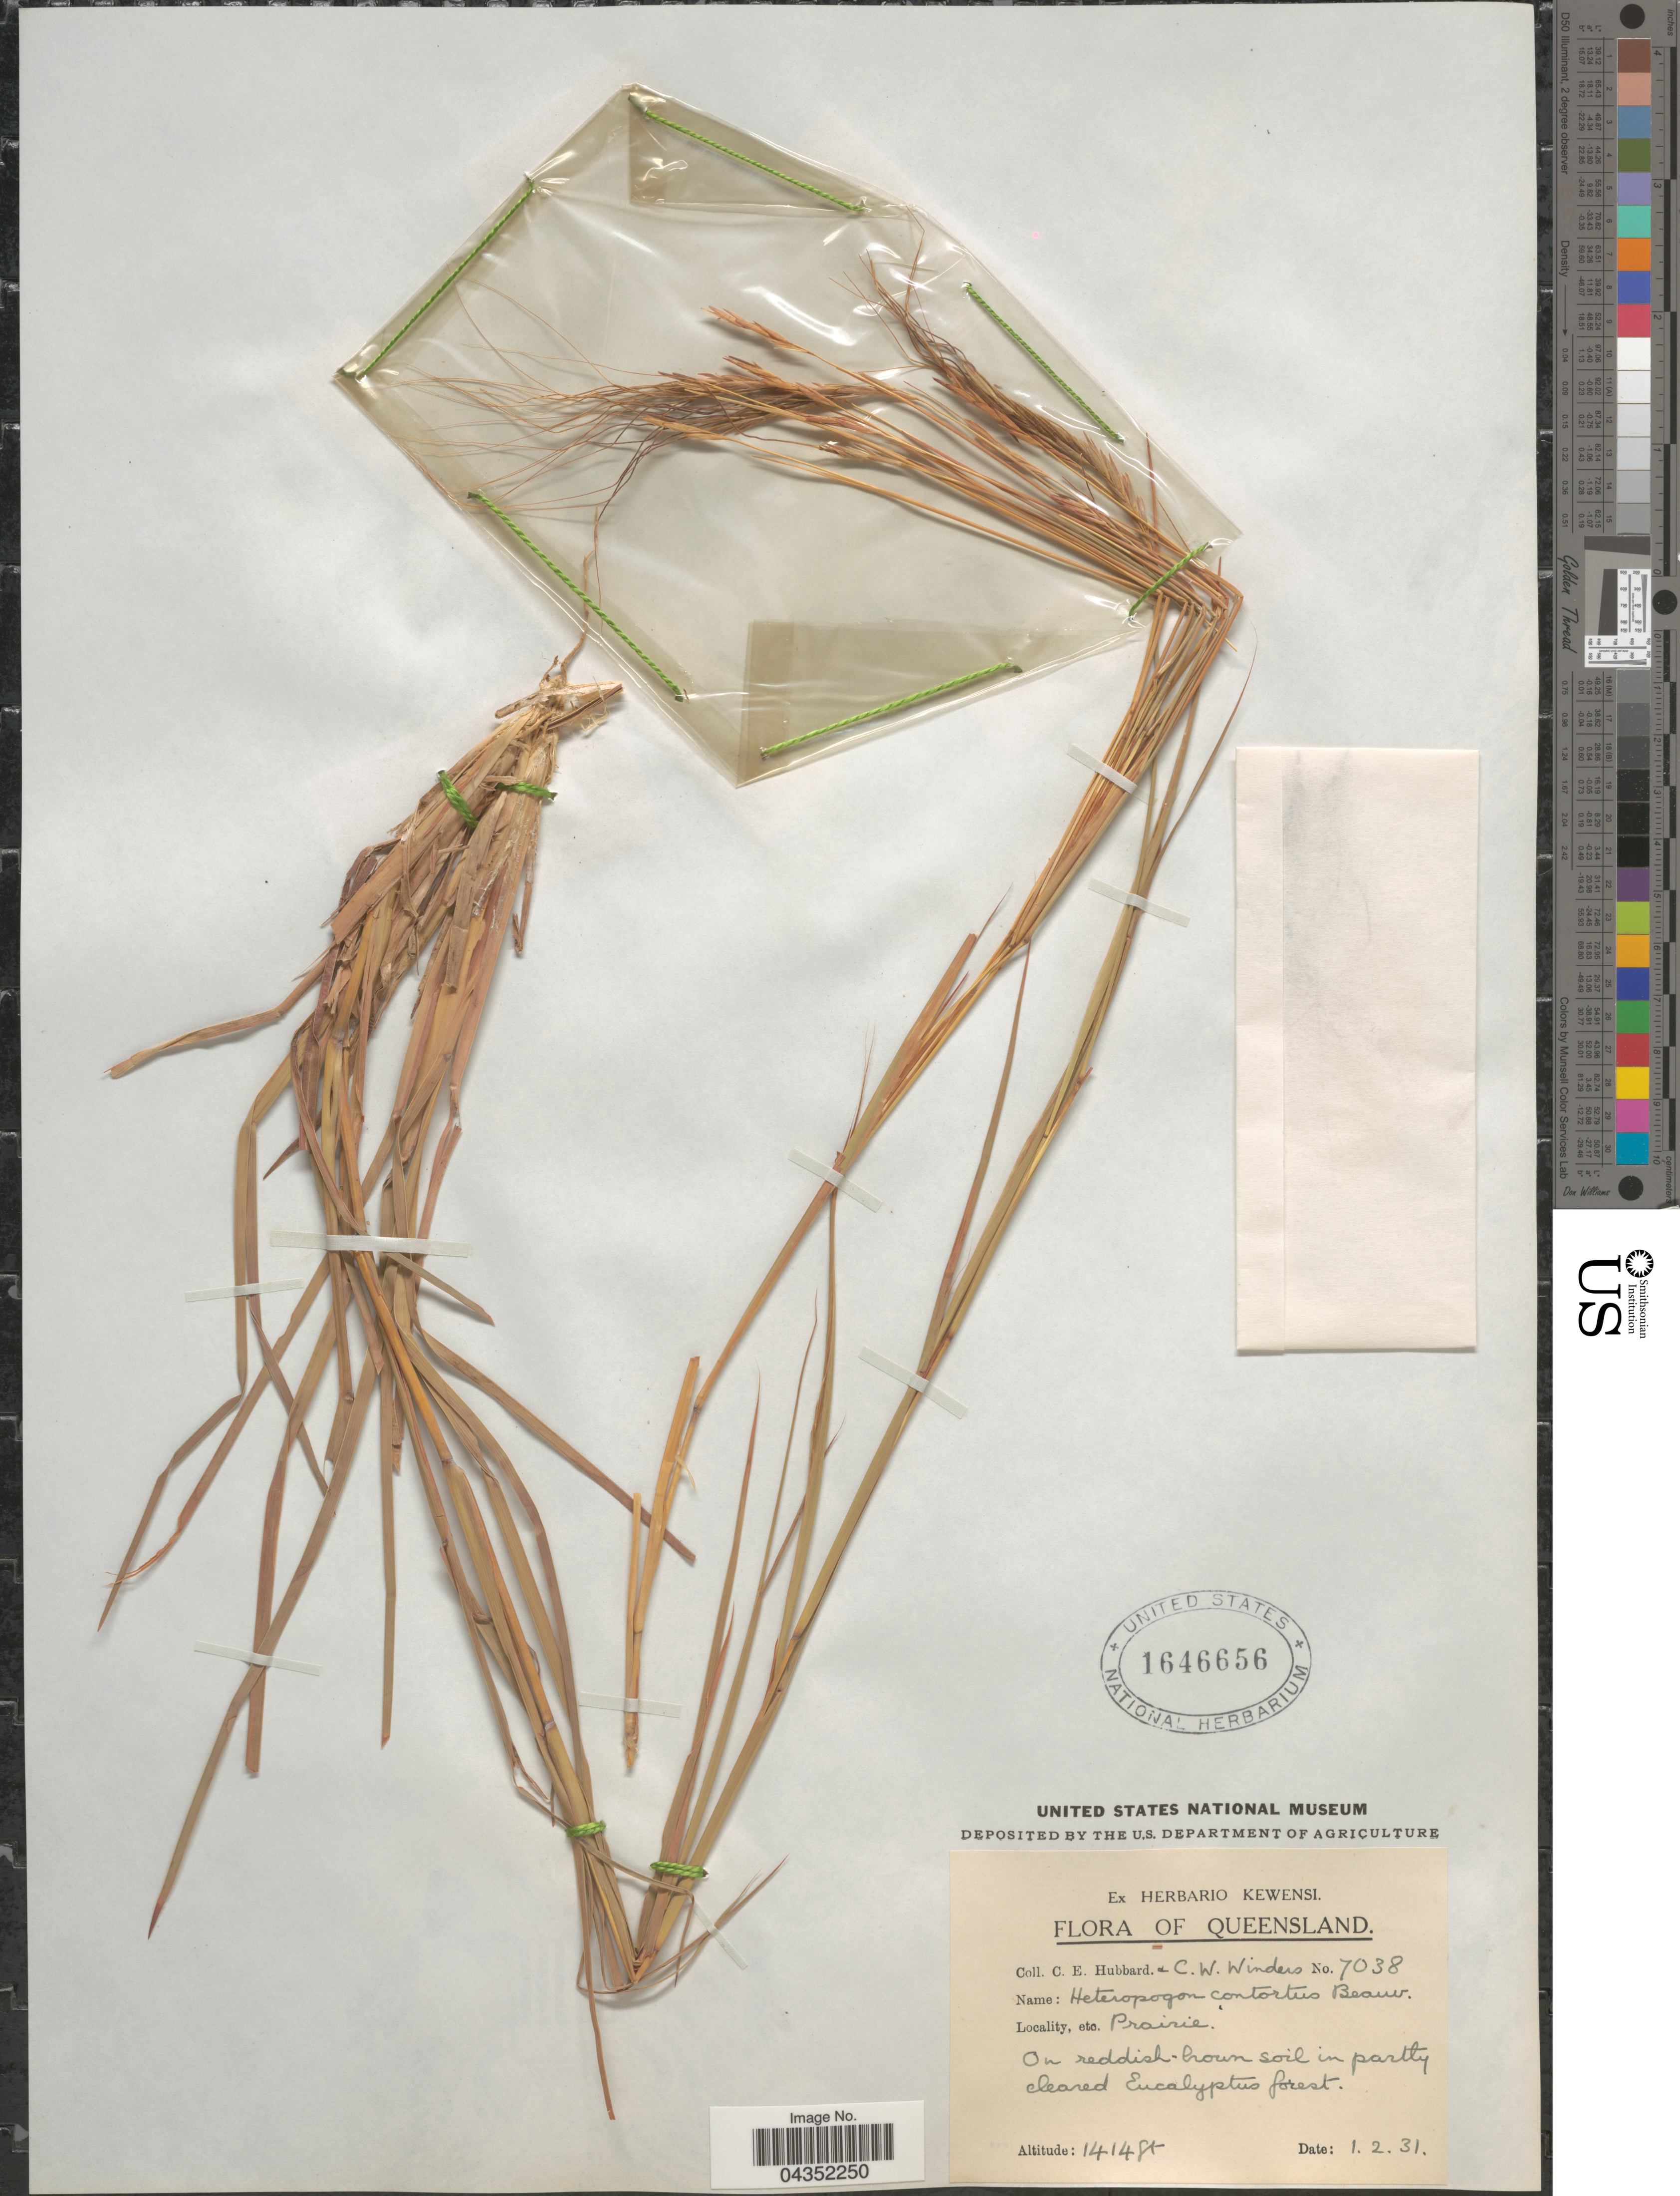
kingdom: Plantae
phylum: Tracheophyta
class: Liliopsida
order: Poales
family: Poaceae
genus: Heteropogon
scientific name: Heteropogon contortus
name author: (L.) P. Beauv. ex Roem. & Schult.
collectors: C. E. Hubbard & C. Winders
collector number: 7038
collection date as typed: Transcribed d/m/y: 1/2/31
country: Australia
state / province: Queensland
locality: Prairie.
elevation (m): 431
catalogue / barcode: US 1646656